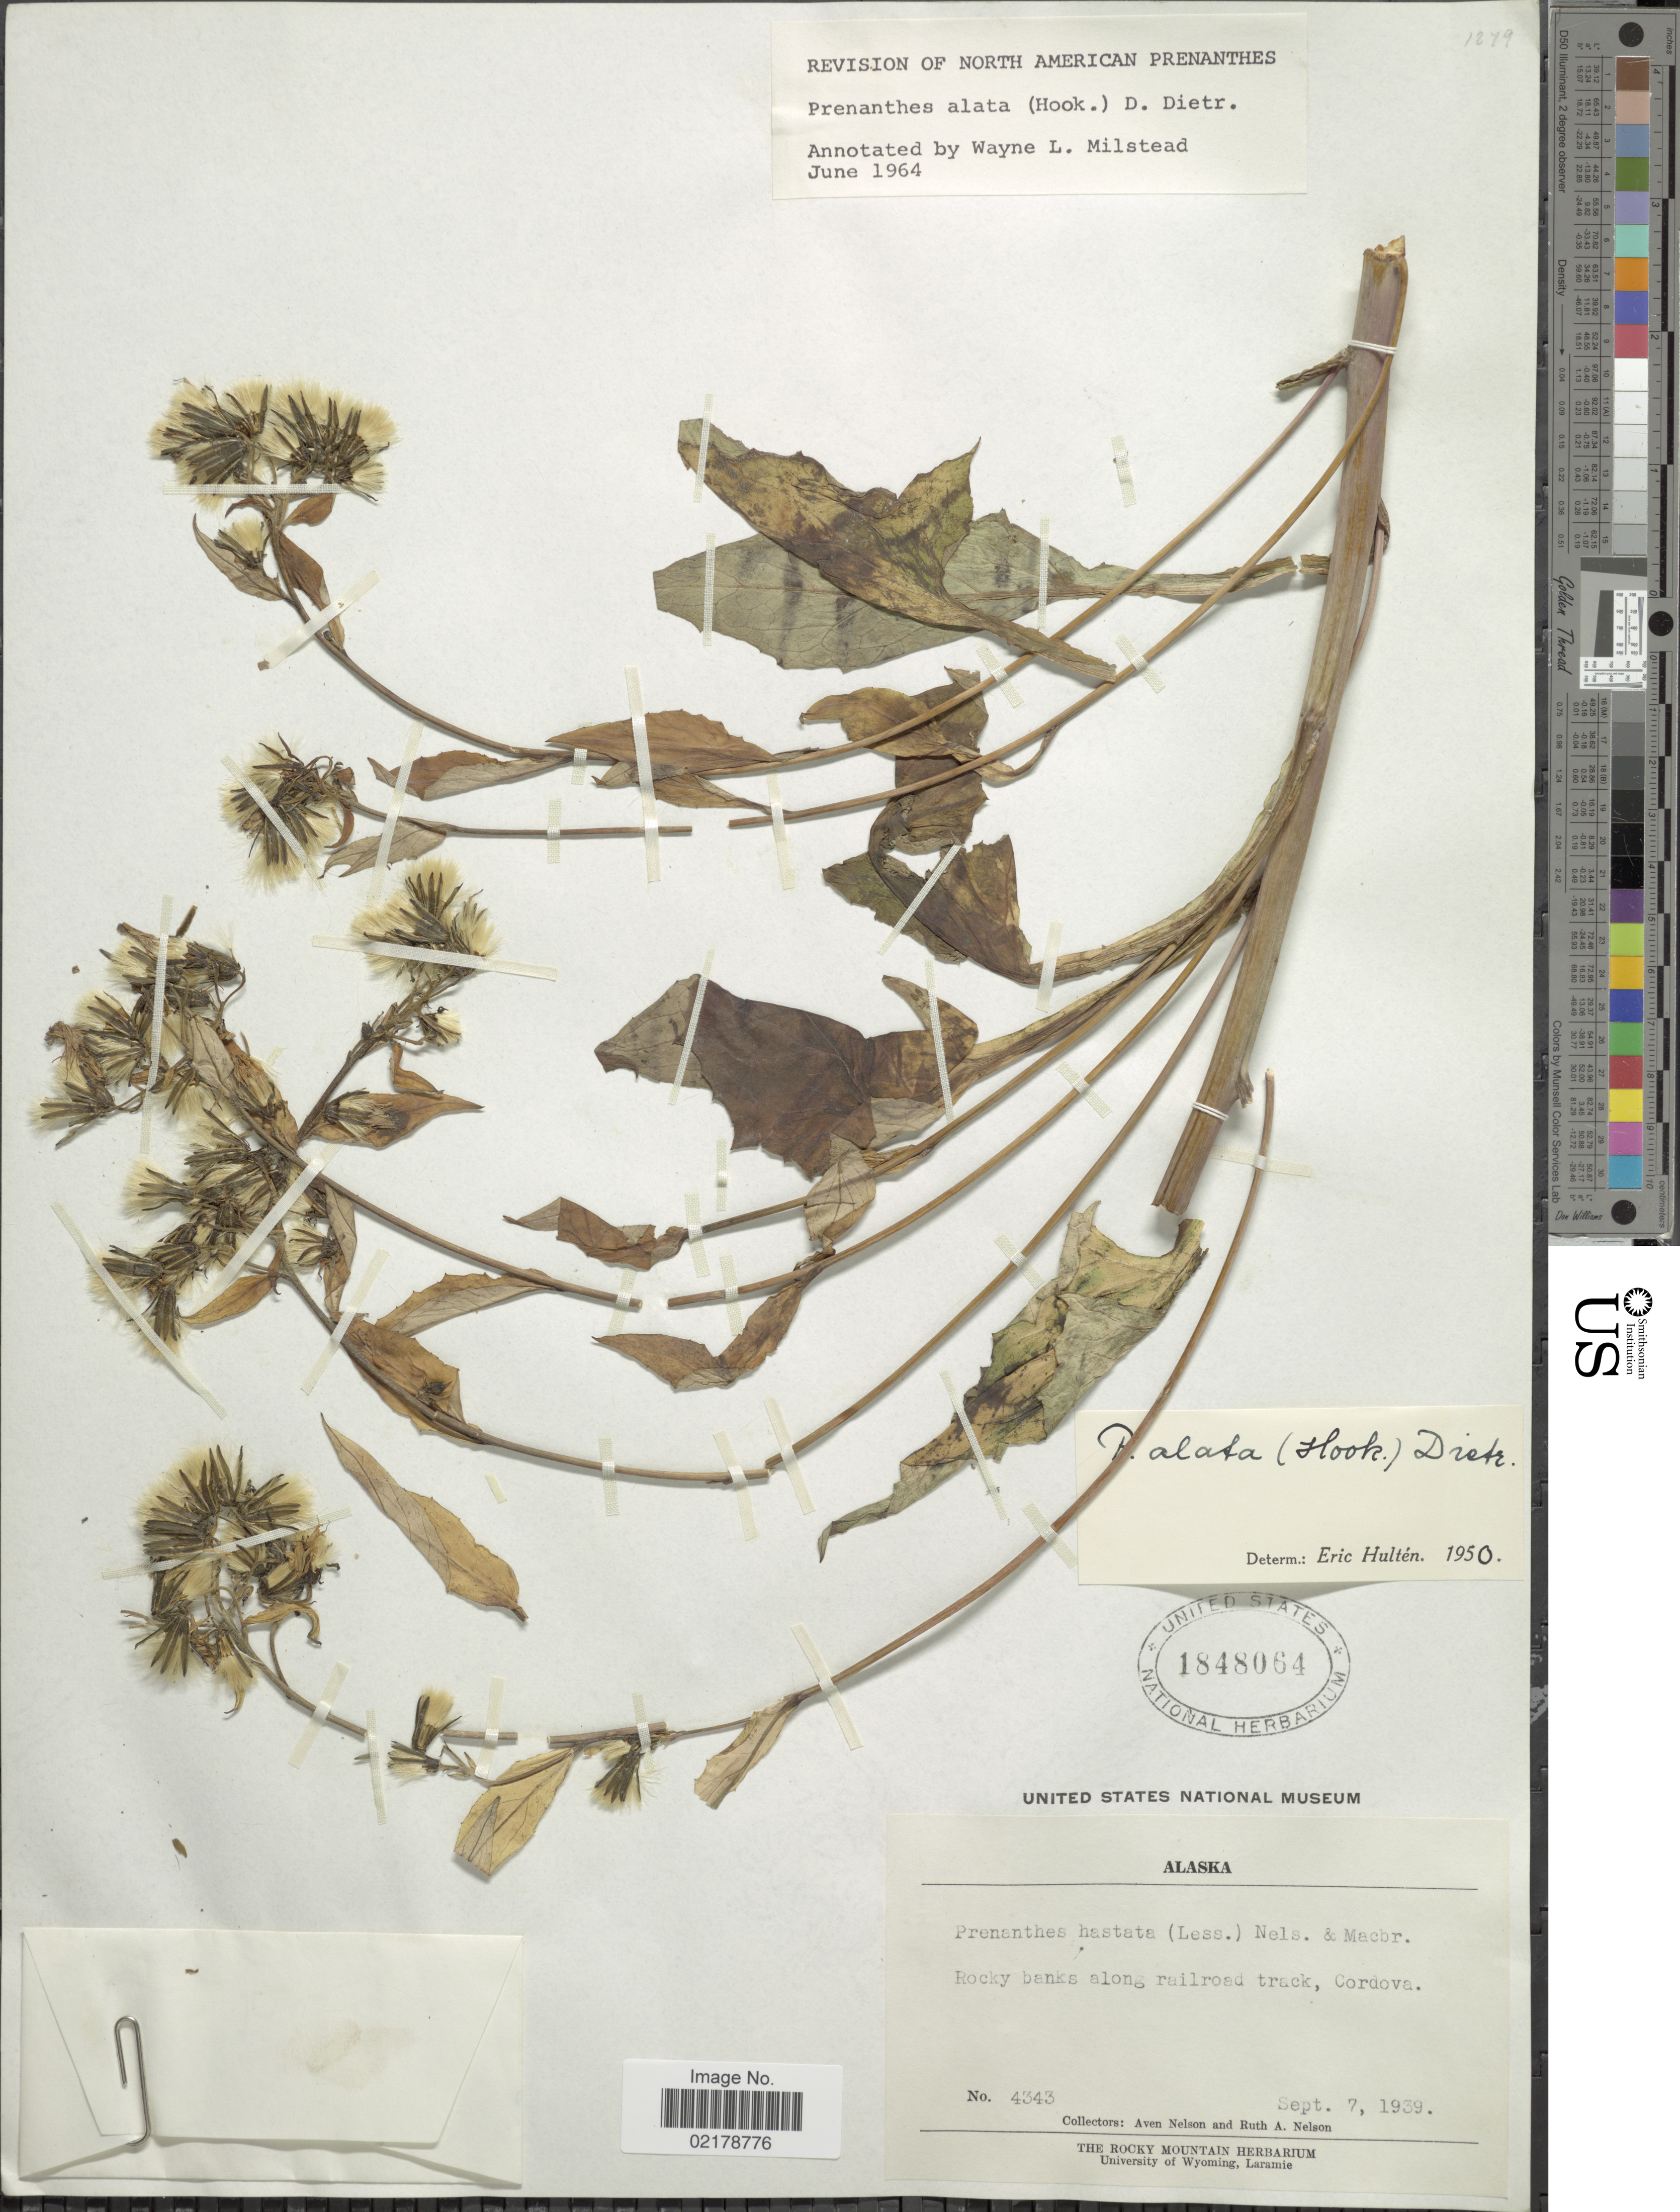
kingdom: Plantae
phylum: Tracheophyta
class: Magnoliopsida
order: Asterales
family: Asteraceae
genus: Nabalus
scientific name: Nabalus alatus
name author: Hook.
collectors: A. Nelson & R. A. Nelson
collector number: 4343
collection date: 1939-09-07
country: United States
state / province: Alaska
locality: Rocky banks along railroad track, Cordova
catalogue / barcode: US 1848064